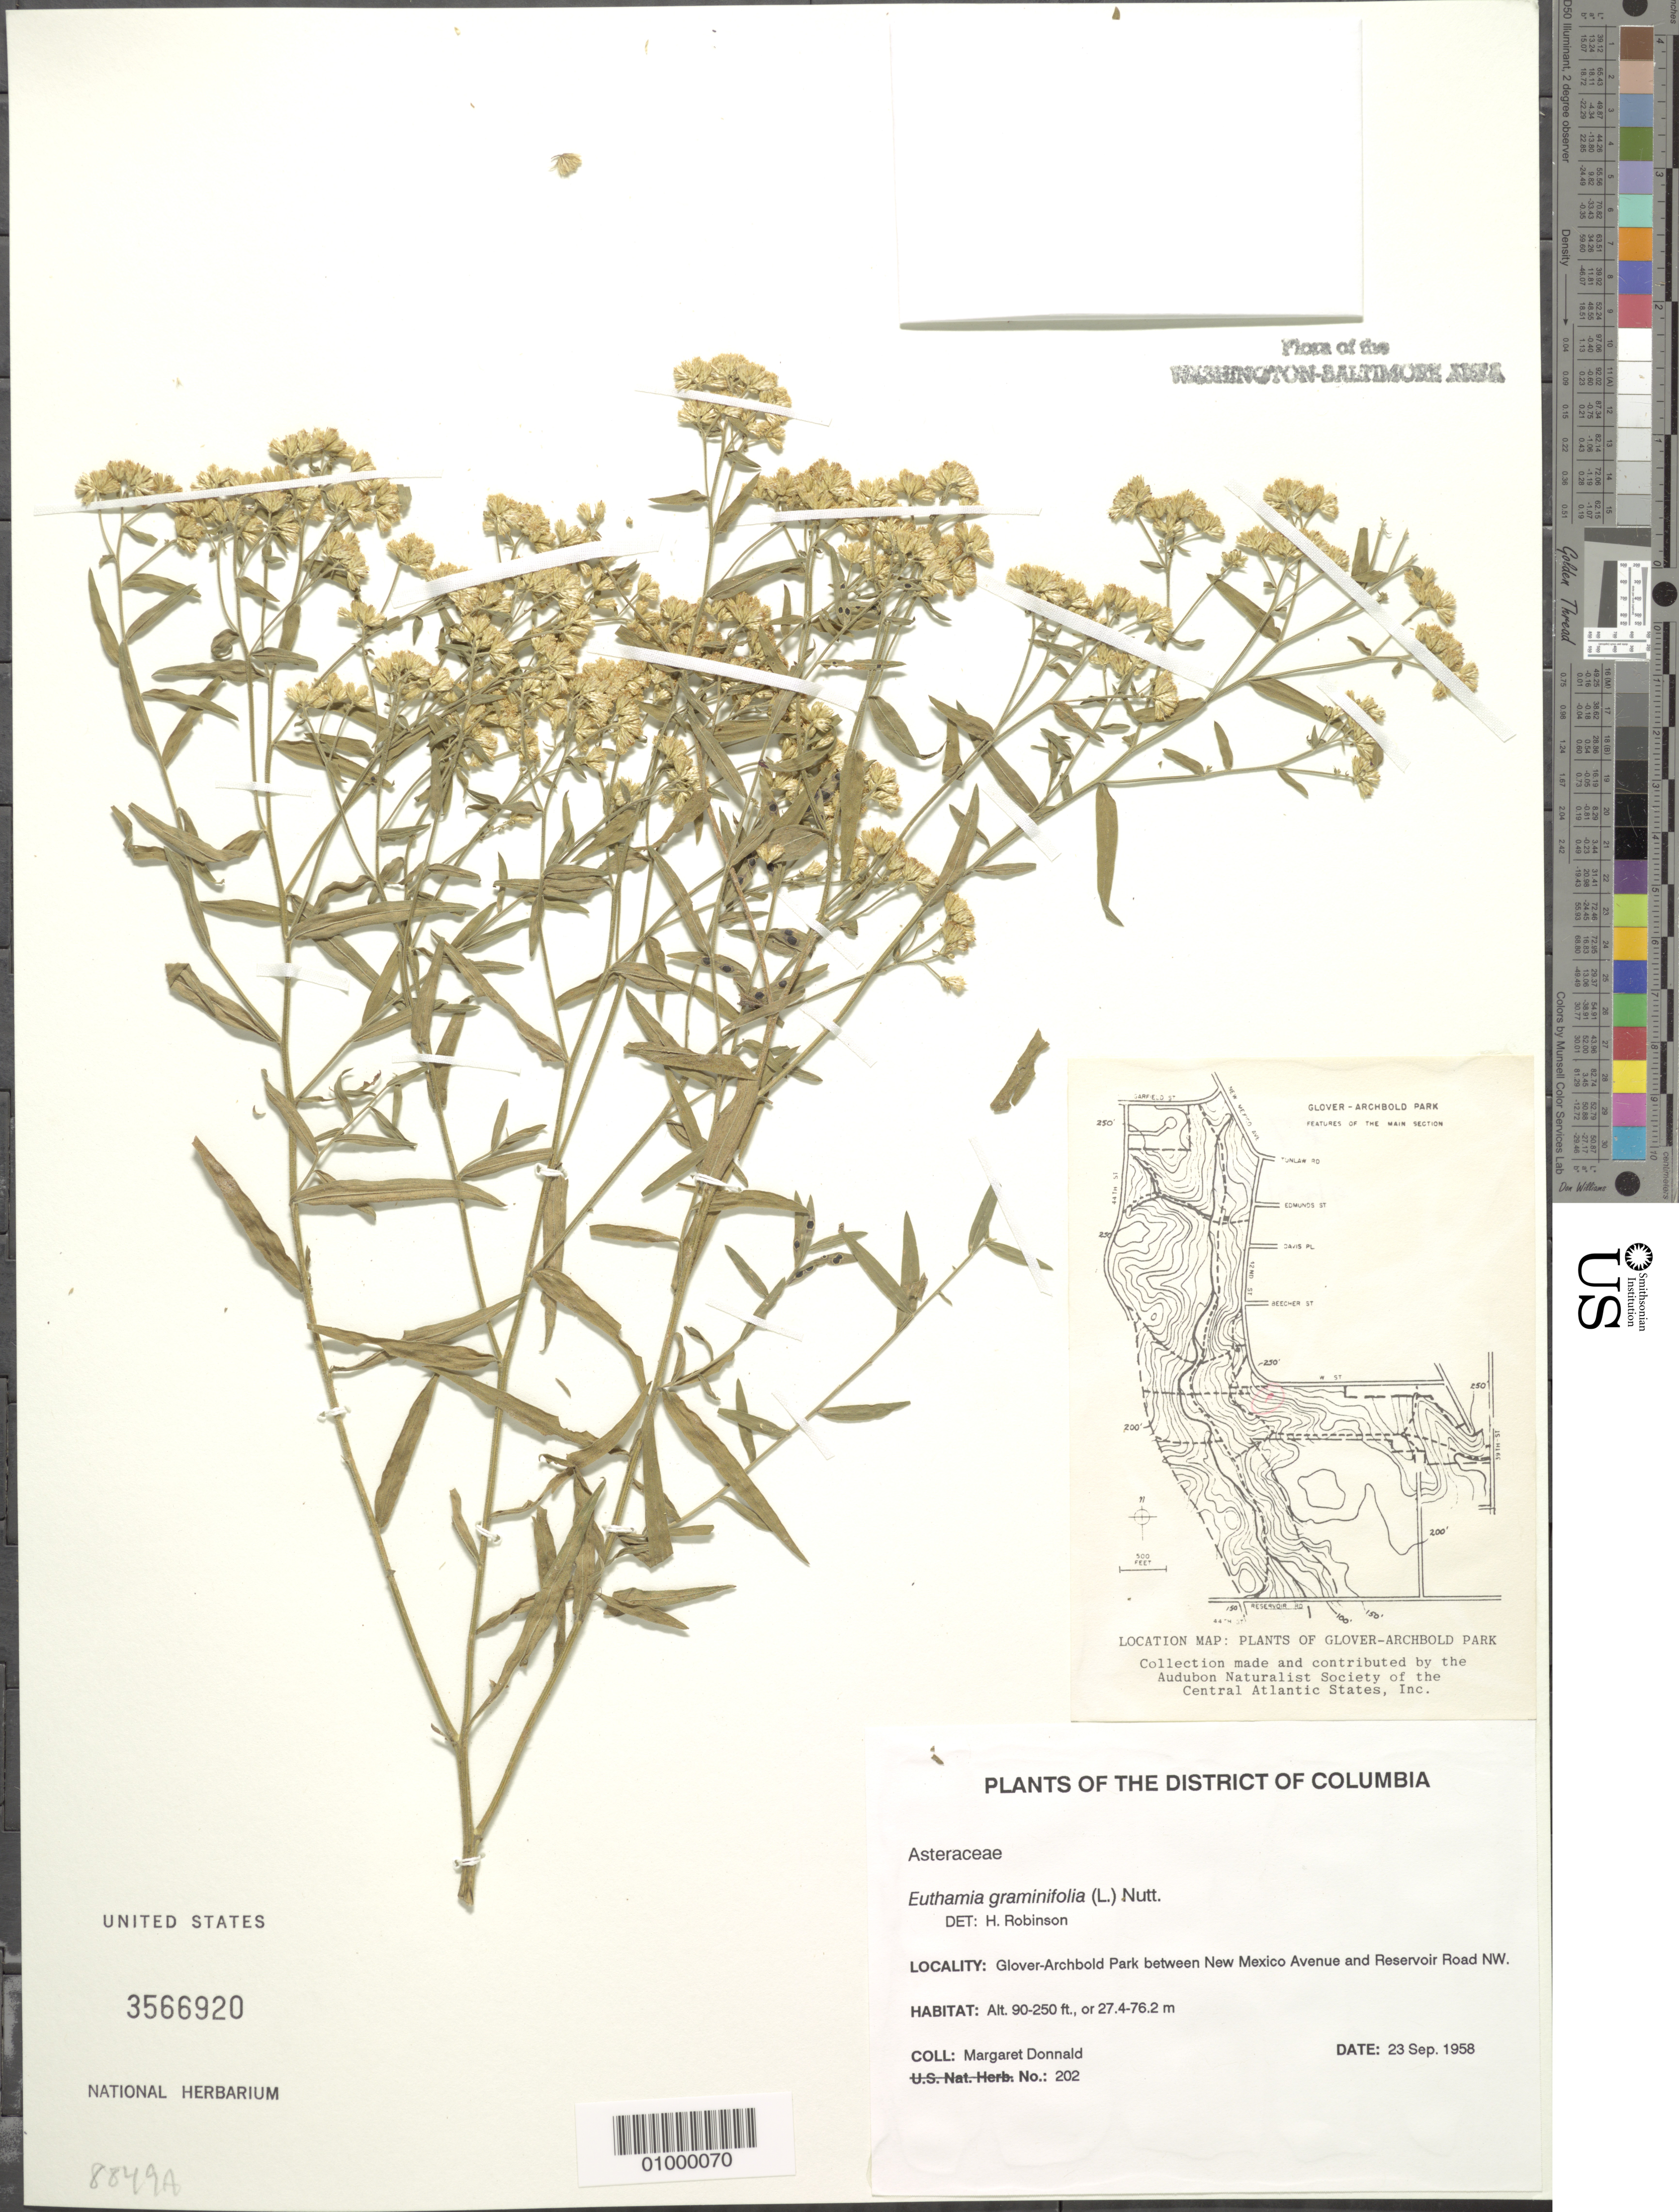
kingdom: Plantae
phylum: Tracheophyta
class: Magnoliopsida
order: Asterales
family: Asteraceae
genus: Euthamia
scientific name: Euthamia graminifolia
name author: (L.) Nutt.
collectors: M. Donnald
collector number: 202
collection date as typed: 23 Sep 1958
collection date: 1958-09-23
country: United States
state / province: District of Columbia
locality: Glover-Archbold Park between New Mexico Avenue and Reservoir Road NW.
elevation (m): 27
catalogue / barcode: US 3566920